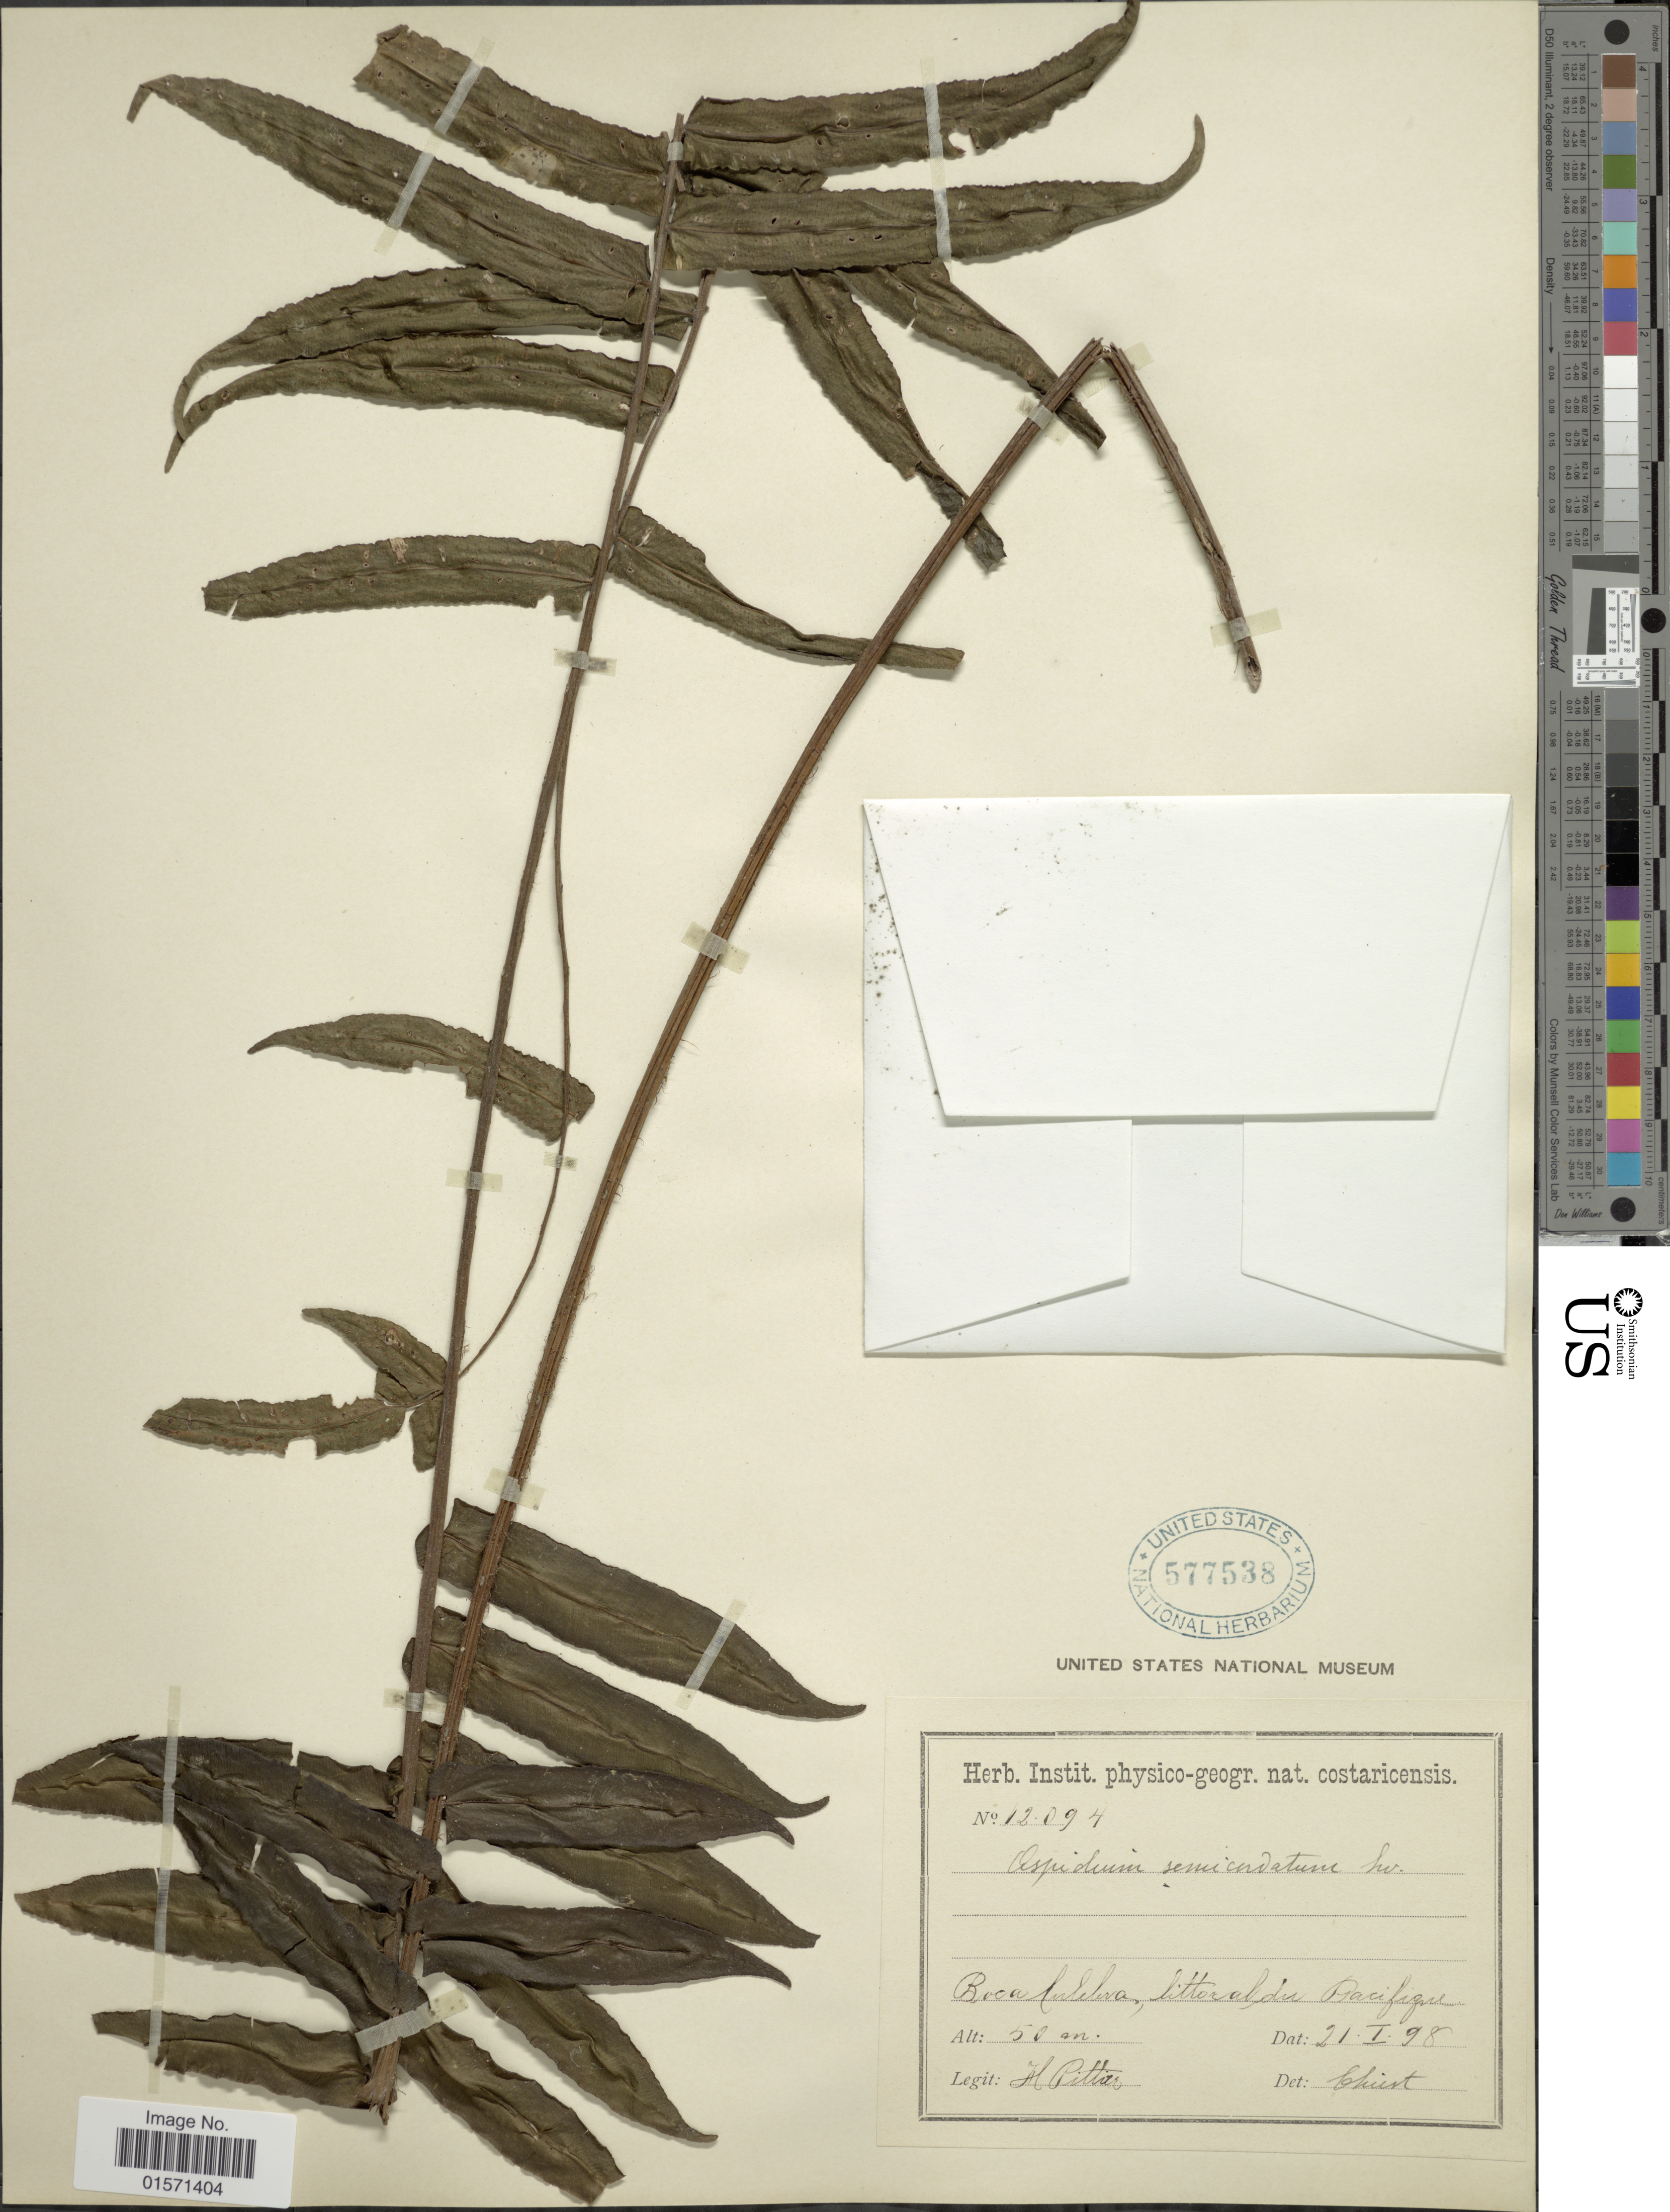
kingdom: Plantae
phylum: Tracheophyta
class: Polypodiopsida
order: Polypodiales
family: Lomariopsidaceae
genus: Cyclopeltis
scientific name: Cyclopeltis semicordata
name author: (Sw.) J. Sm.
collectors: H. F. Pittier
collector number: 12094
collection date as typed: Transcribed d/m/y: 21/1/98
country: Costa Rica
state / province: Guanacaste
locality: Boca Culebra, littoral du Pacifique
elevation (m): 50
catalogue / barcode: US 577538